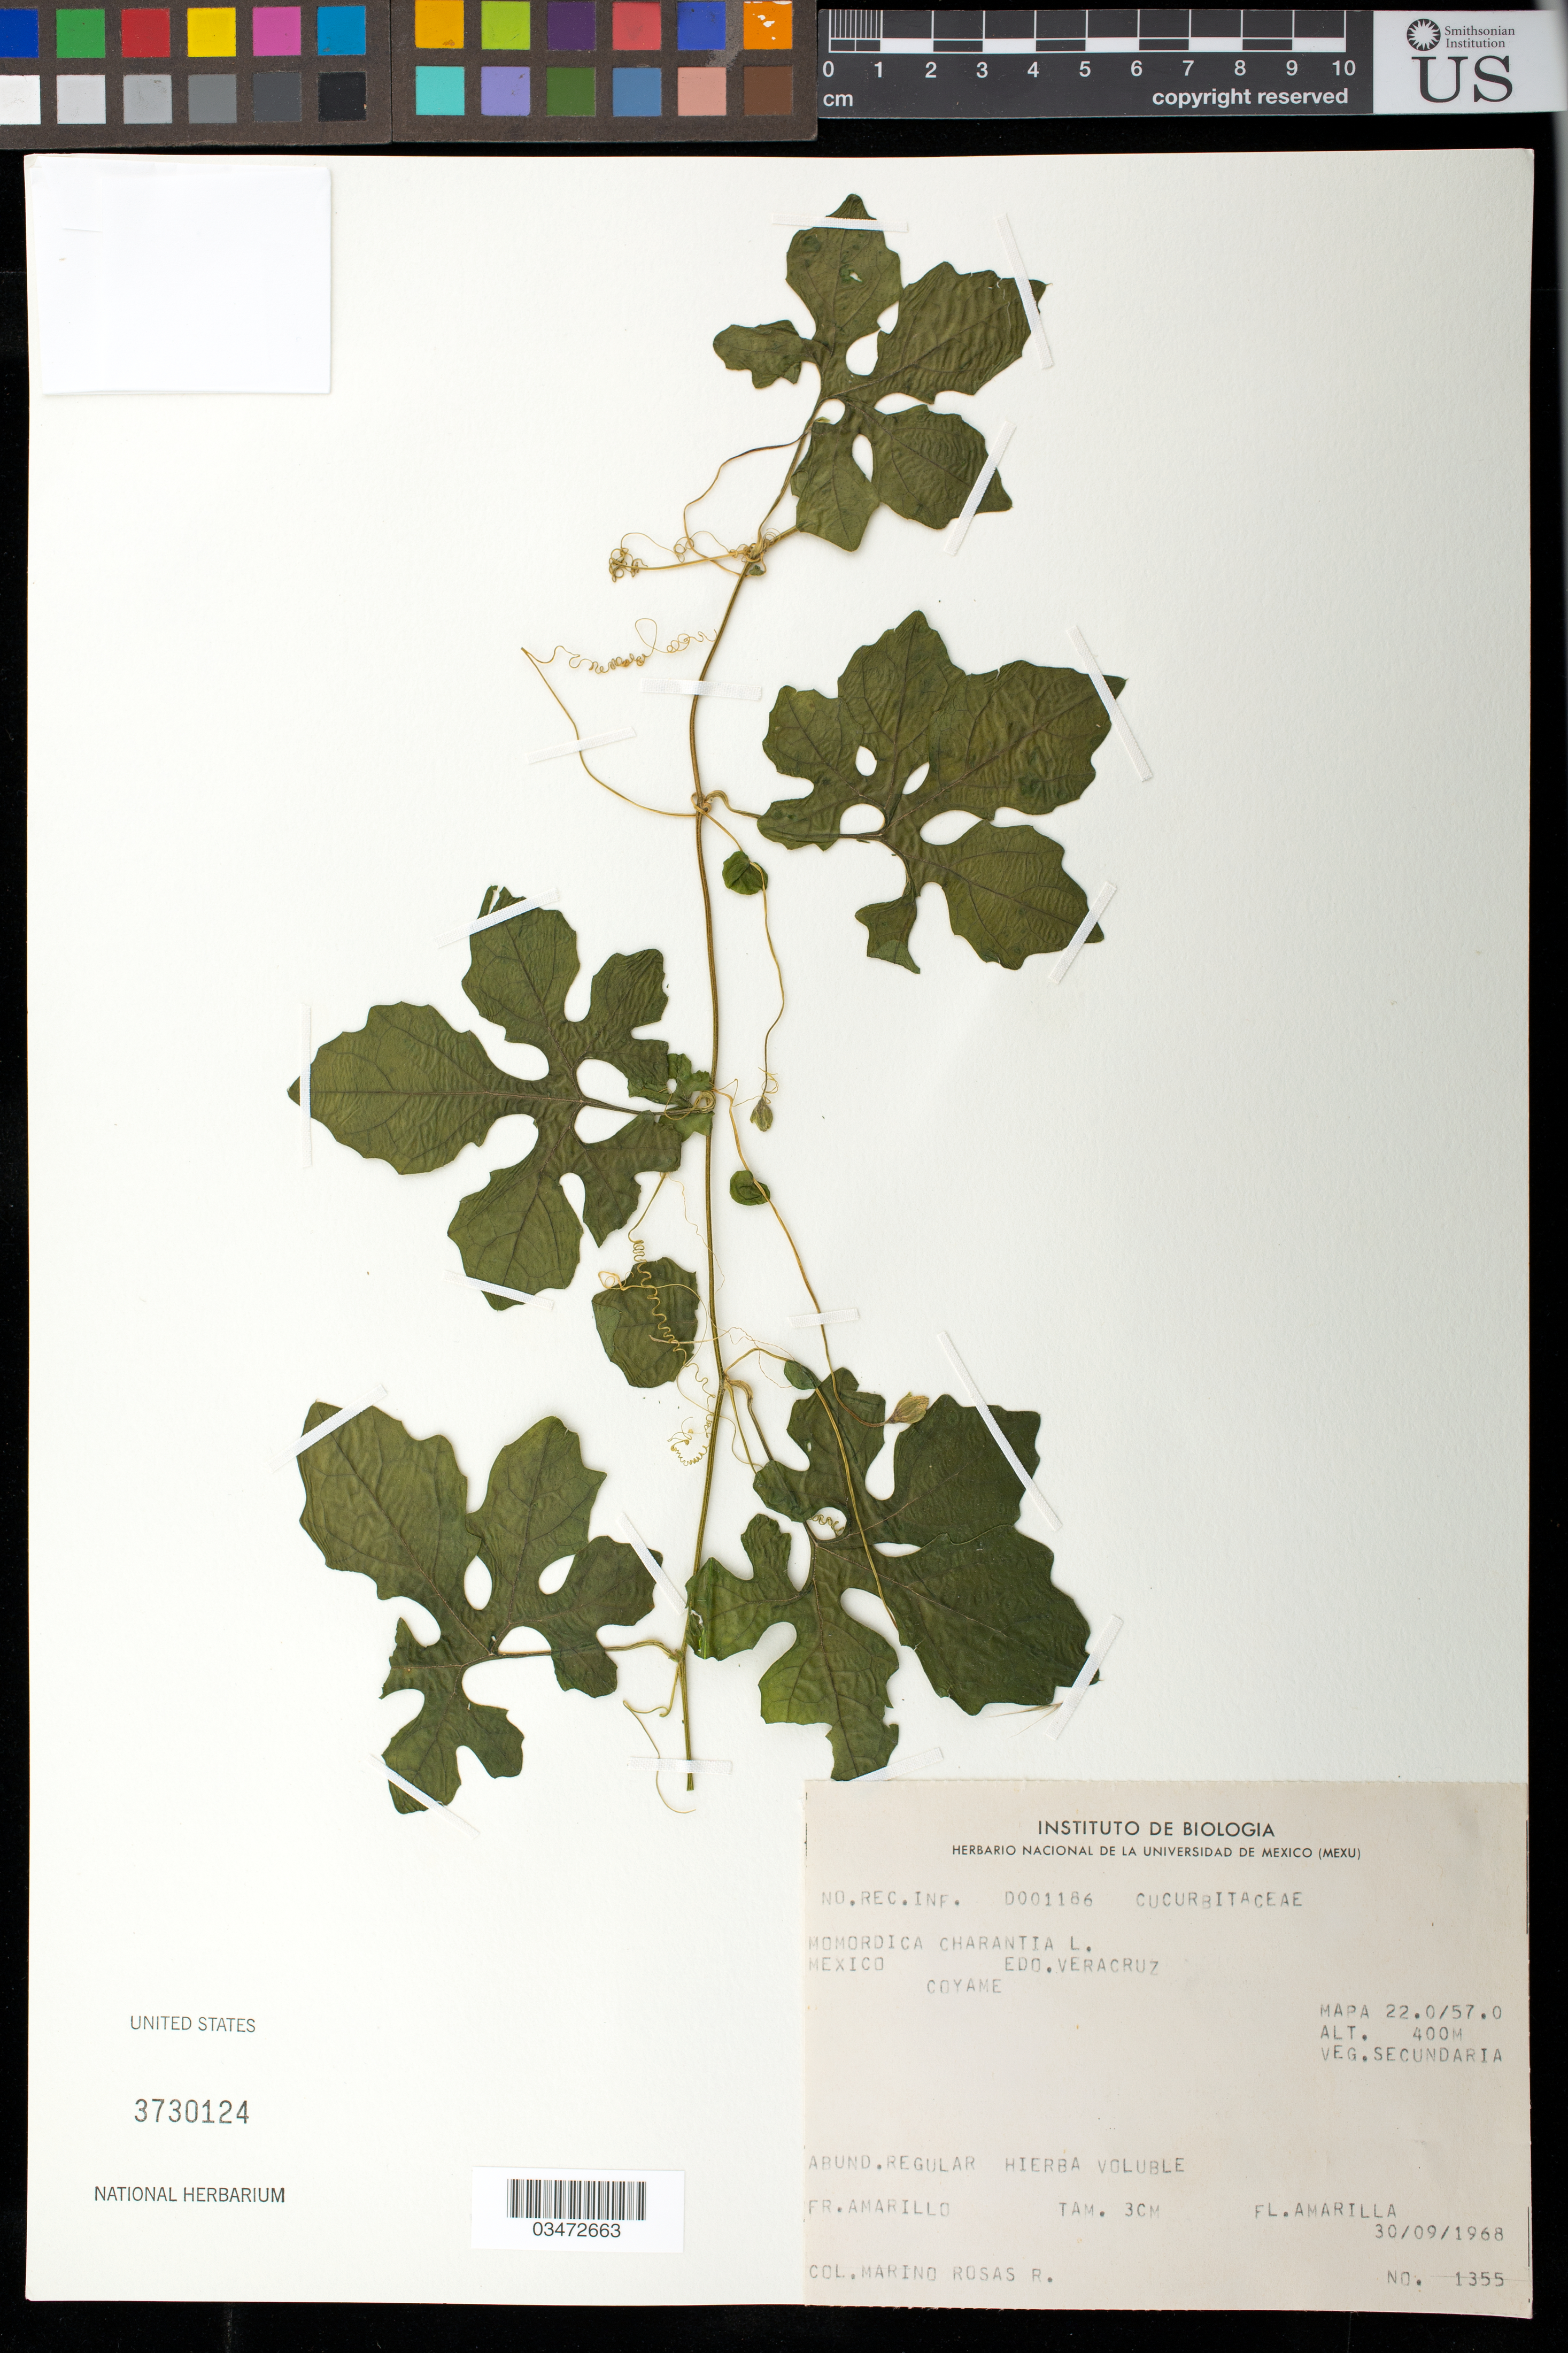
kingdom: Plantae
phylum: Tracheophyta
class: Magnoliopsida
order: Cucurbitales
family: Cucurbitaceae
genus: Momordica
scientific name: Momordica charantia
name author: L.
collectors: R. Marino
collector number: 1355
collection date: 1968-09-30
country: Mexico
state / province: Veracruz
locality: Coyame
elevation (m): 400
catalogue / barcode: US 3730124